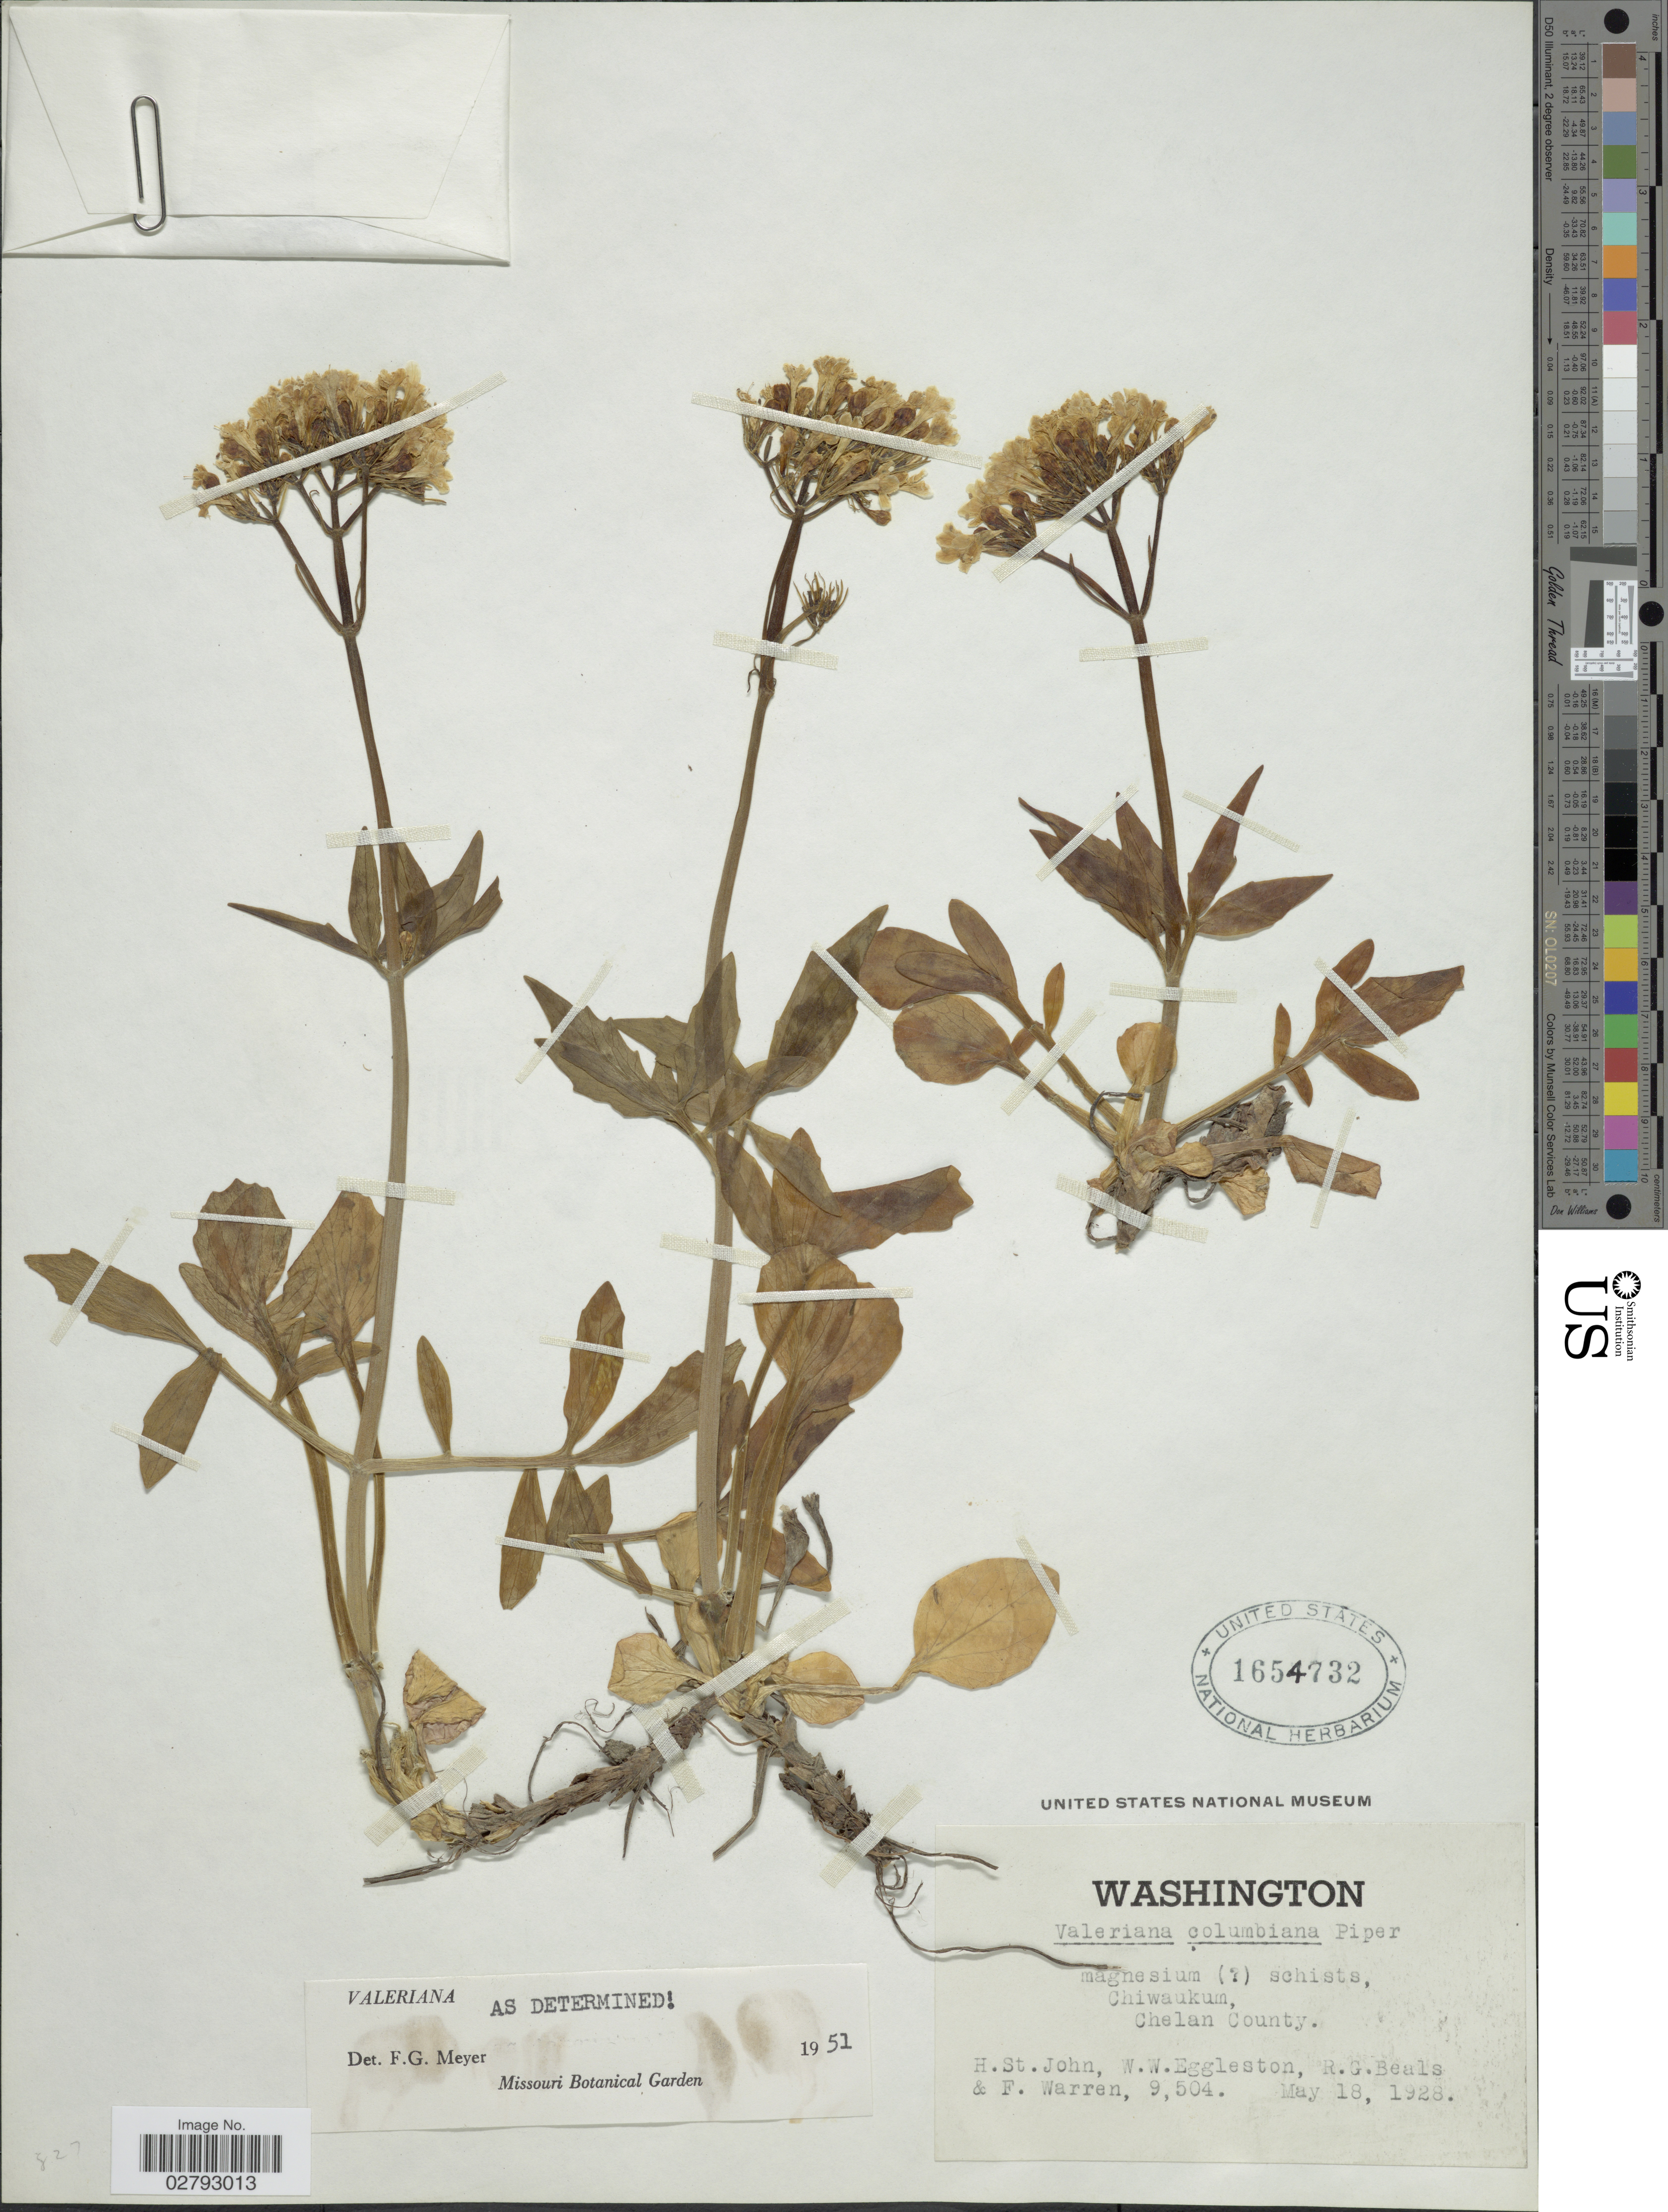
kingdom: Plantae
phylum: Tracheophyta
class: Magnoliopsida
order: Dipsacales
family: Caprifoliaceae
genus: Valeriana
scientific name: Valeriana columbiana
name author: Piper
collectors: H. St. John, W. W. Eggleston, R. Beals & F. Warren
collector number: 9504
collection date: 1928-05-18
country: United States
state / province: Washington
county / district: Chelan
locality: Chiwaukum, Chelan County.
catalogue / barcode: US 1654732